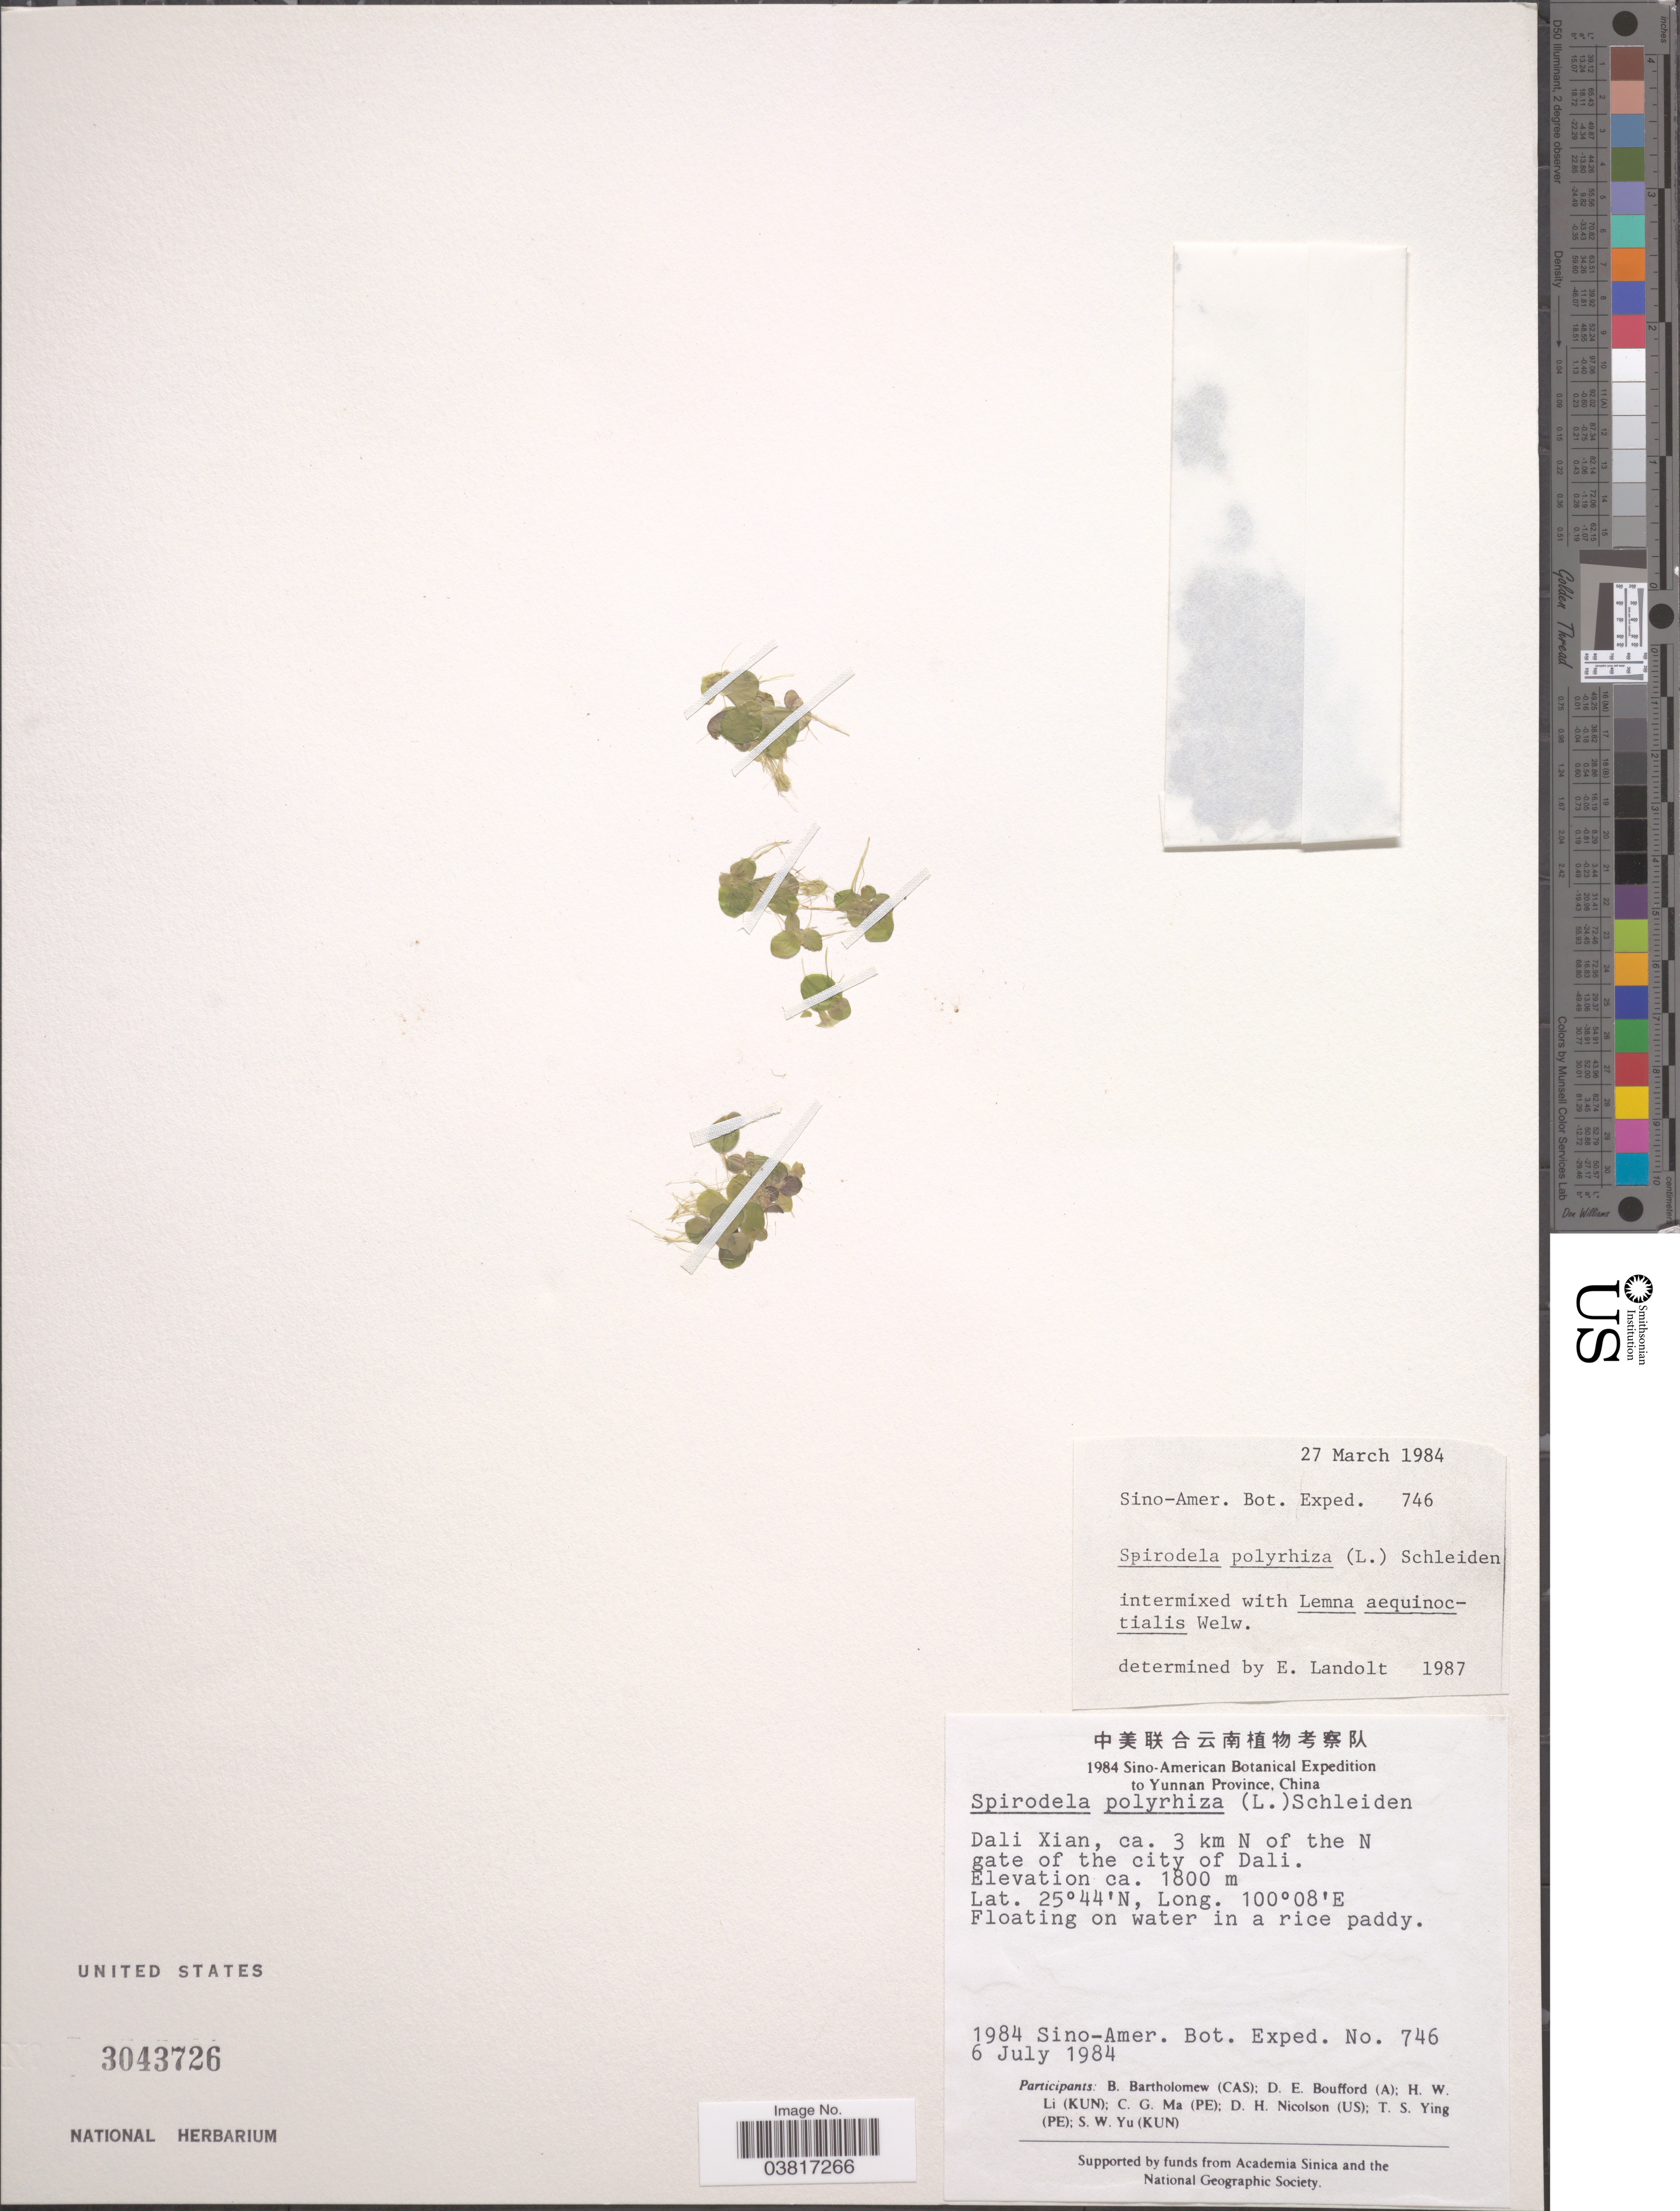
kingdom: Plantae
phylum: Tracheophyta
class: Liliopsida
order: Alismatales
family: Araceae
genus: Spirodela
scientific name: Spirodela polyrrhiza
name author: (L.) Schleid.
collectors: Sino-Amer. Bot. Exped. 1984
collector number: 746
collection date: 1984-07-06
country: China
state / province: Yunnan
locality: Dali Xian, ca. 3 km N of the N gate of the city of Dali.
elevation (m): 1800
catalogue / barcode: US 3043726